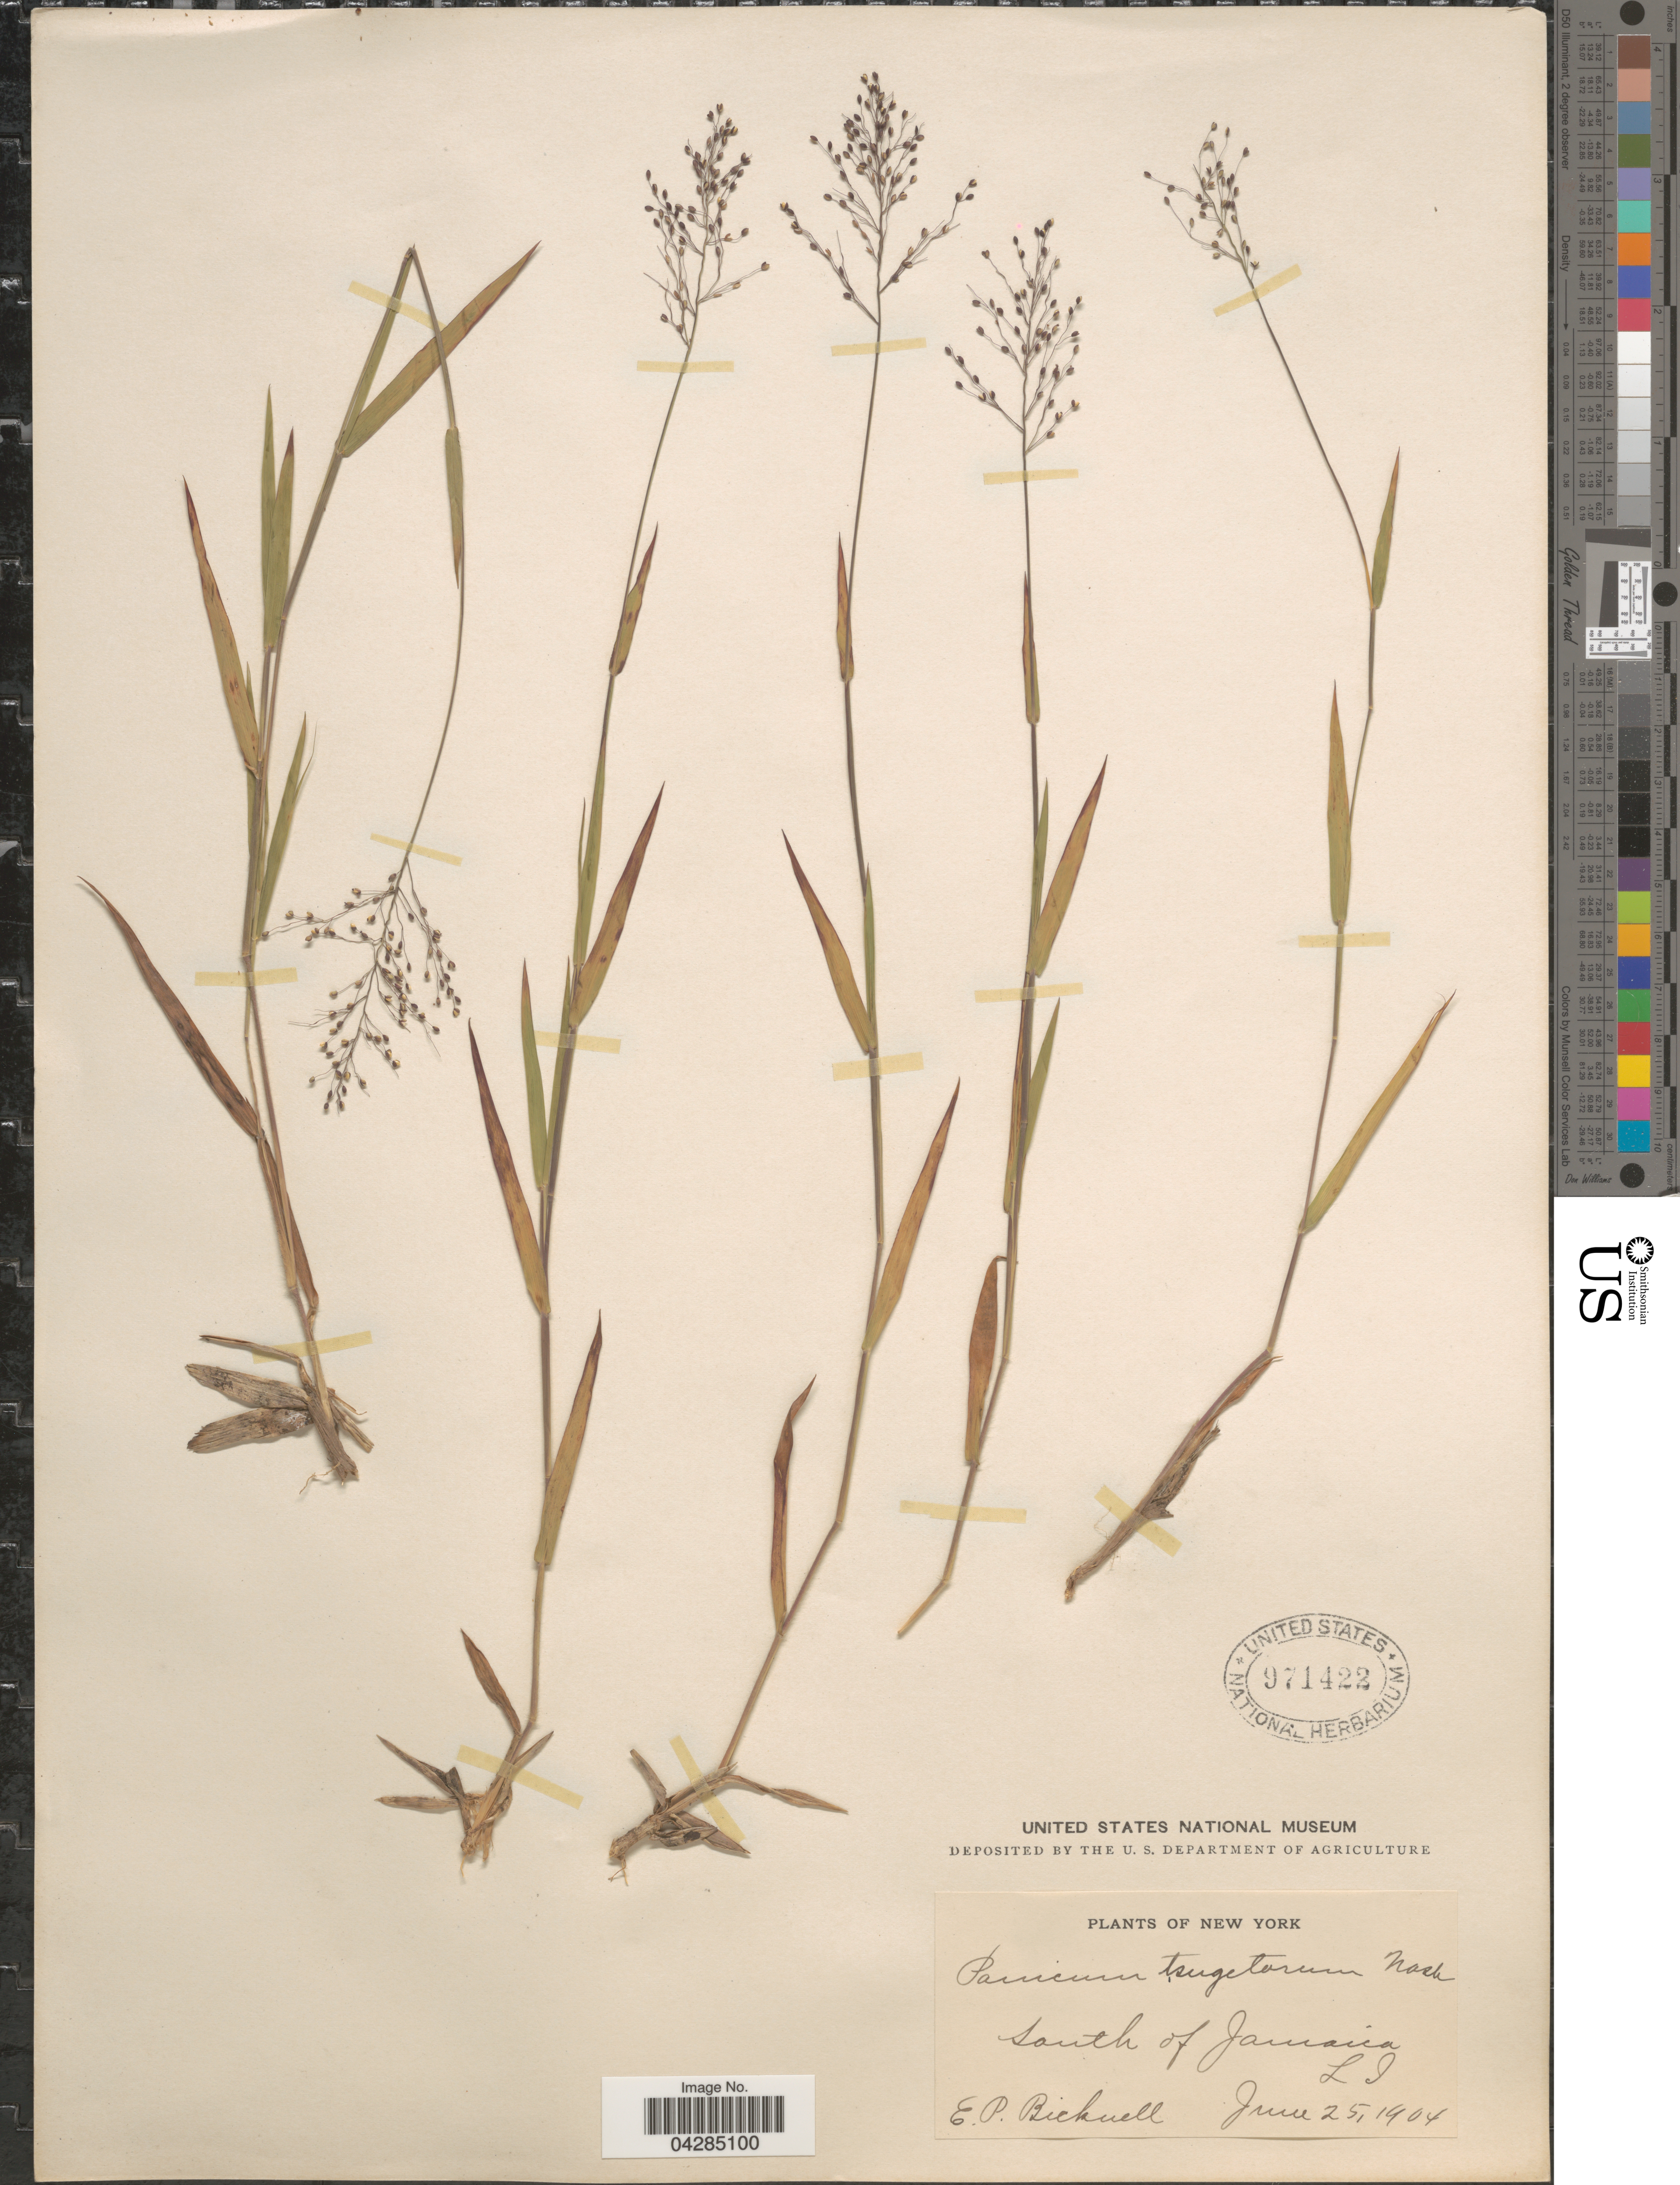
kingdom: Plantae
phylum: Tracheophyta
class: Liliopsida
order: Poales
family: Poaceae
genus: Dichanthelium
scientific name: Dichanthelium portoricense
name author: (Desv. ex Ham.) B.F. Hansen & Wunderlin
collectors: E. P. Bicknell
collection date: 1904-06-25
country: United States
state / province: New York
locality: South of Jamaica. L. I.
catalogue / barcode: US 971422